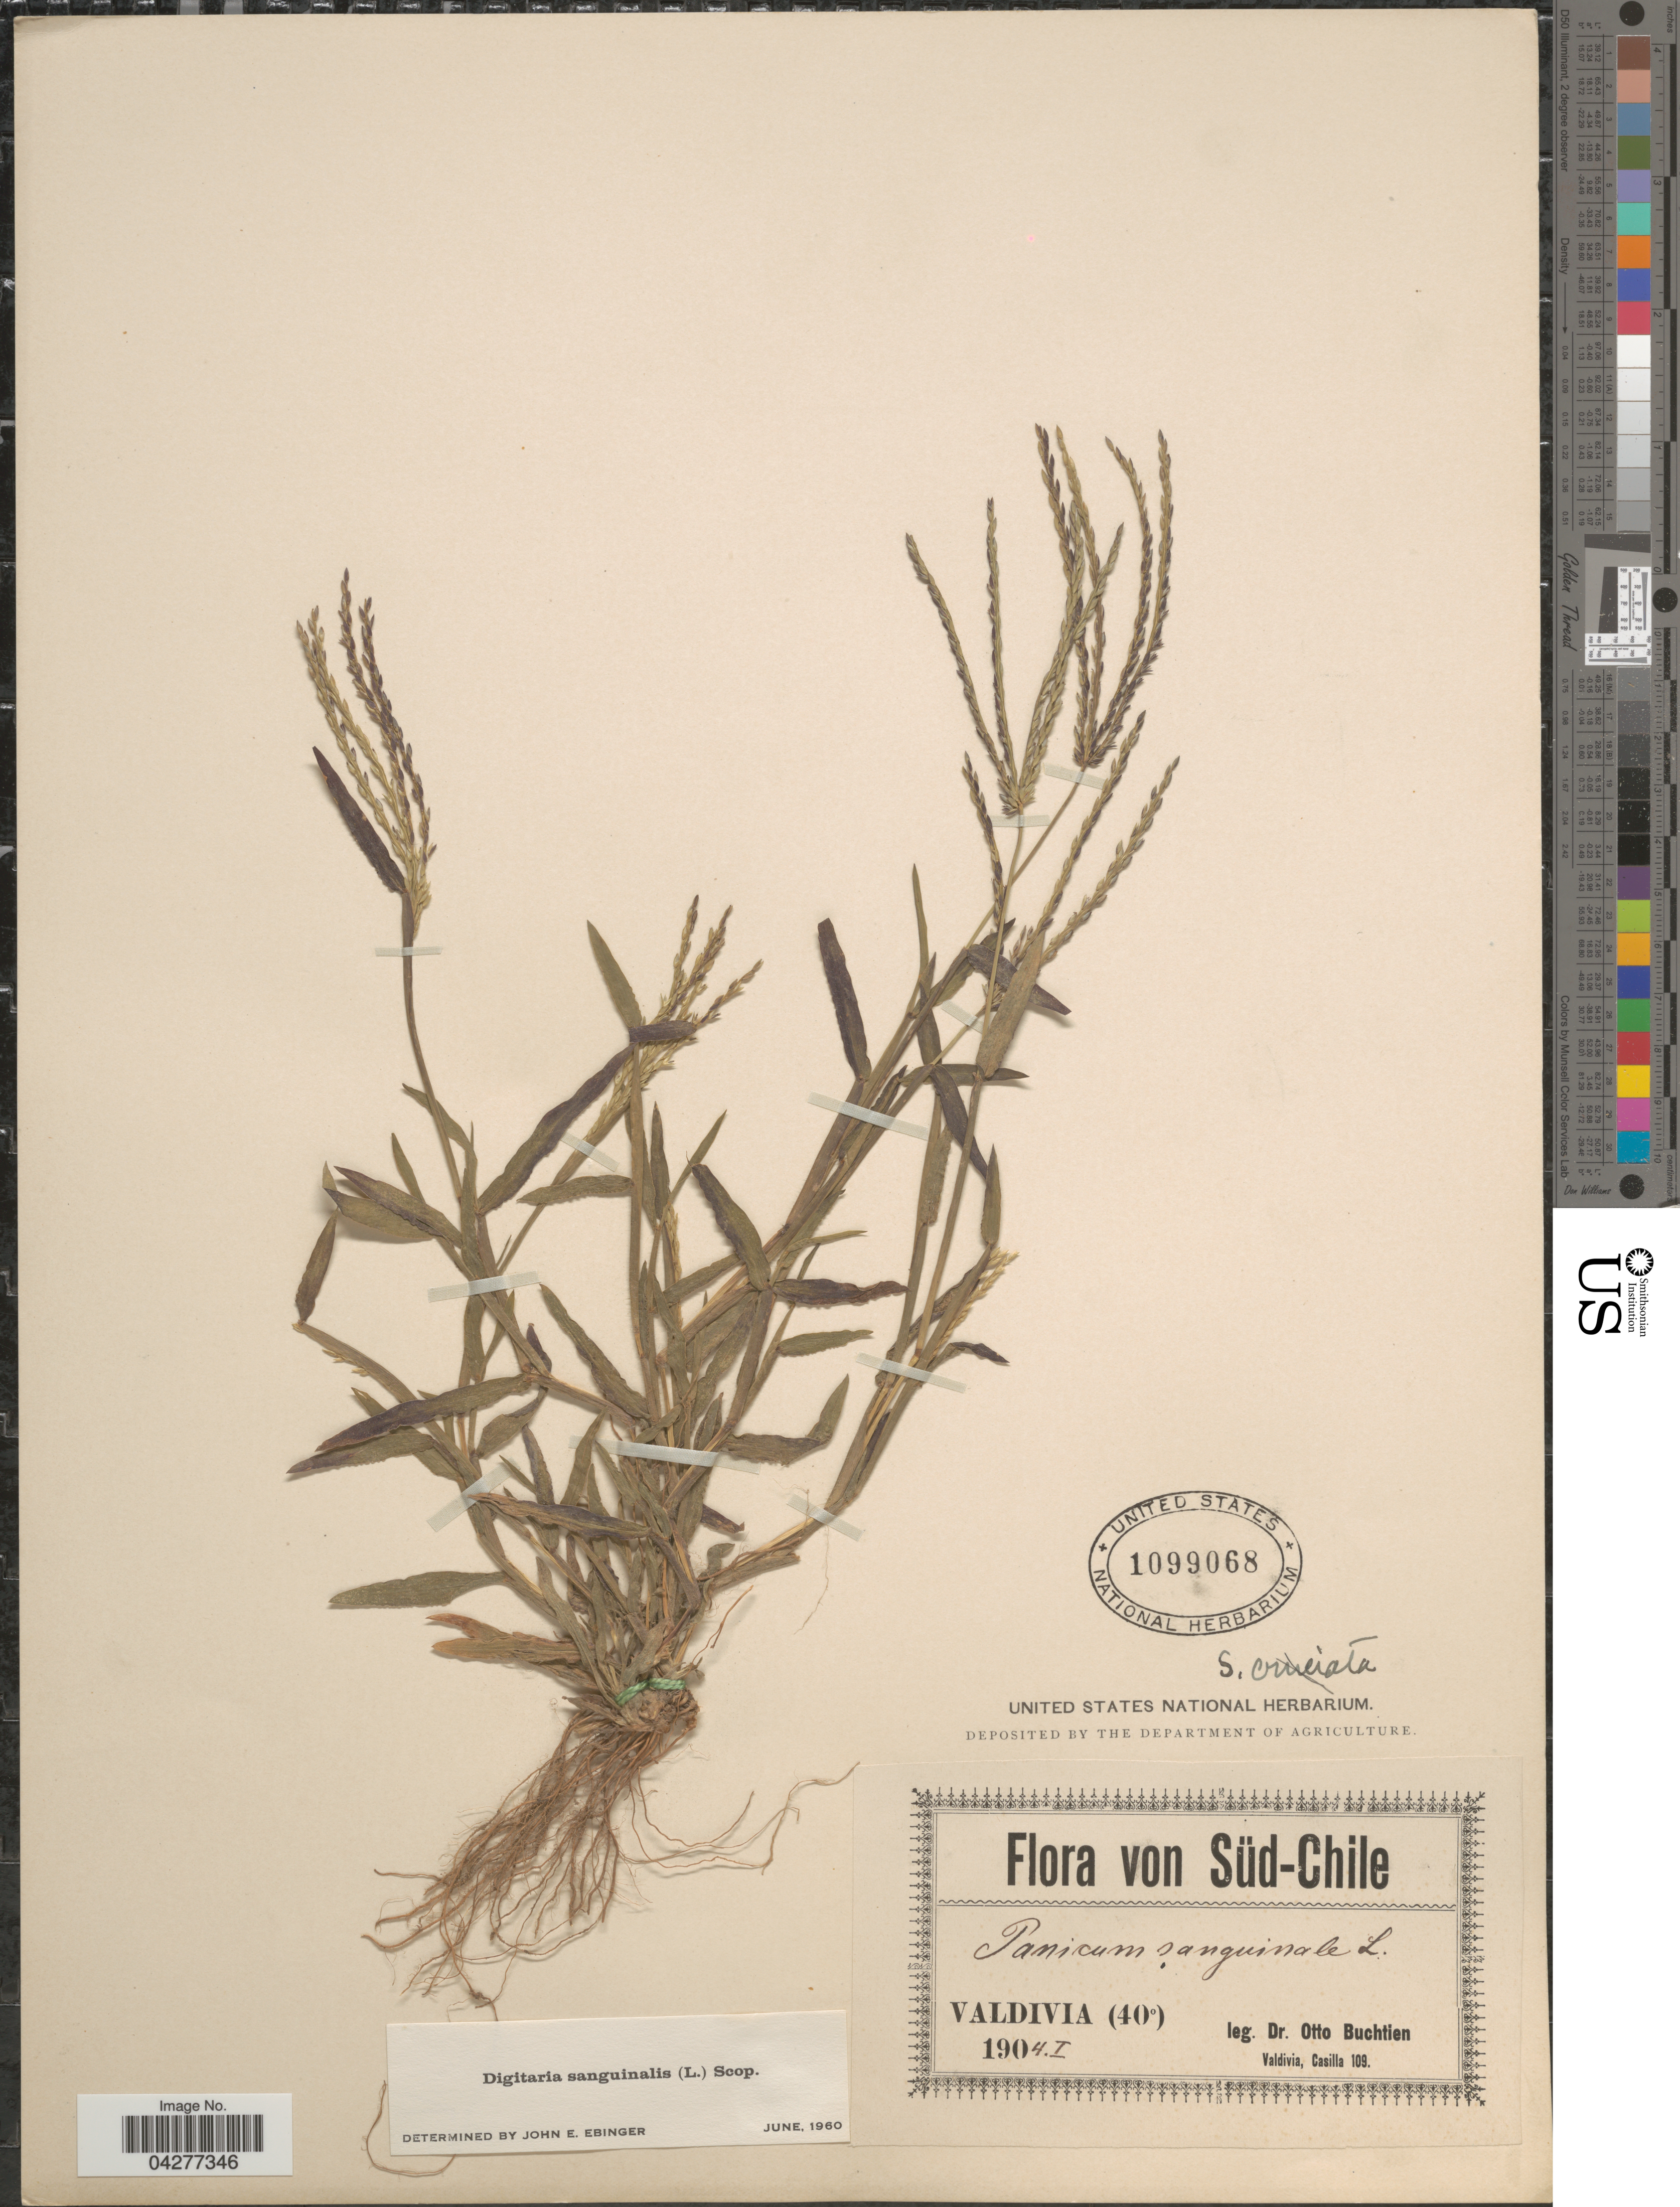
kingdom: Plantae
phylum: Tracheophyta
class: Liliopsida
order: Poales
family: Poaceae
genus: Digitaria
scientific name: Digitaria sanguinalis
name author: (L.) Scop.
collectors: O. Buchtien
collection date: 1904-01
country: Chile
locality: Süd-Chile. Valdivia.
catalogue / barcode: US 1099068